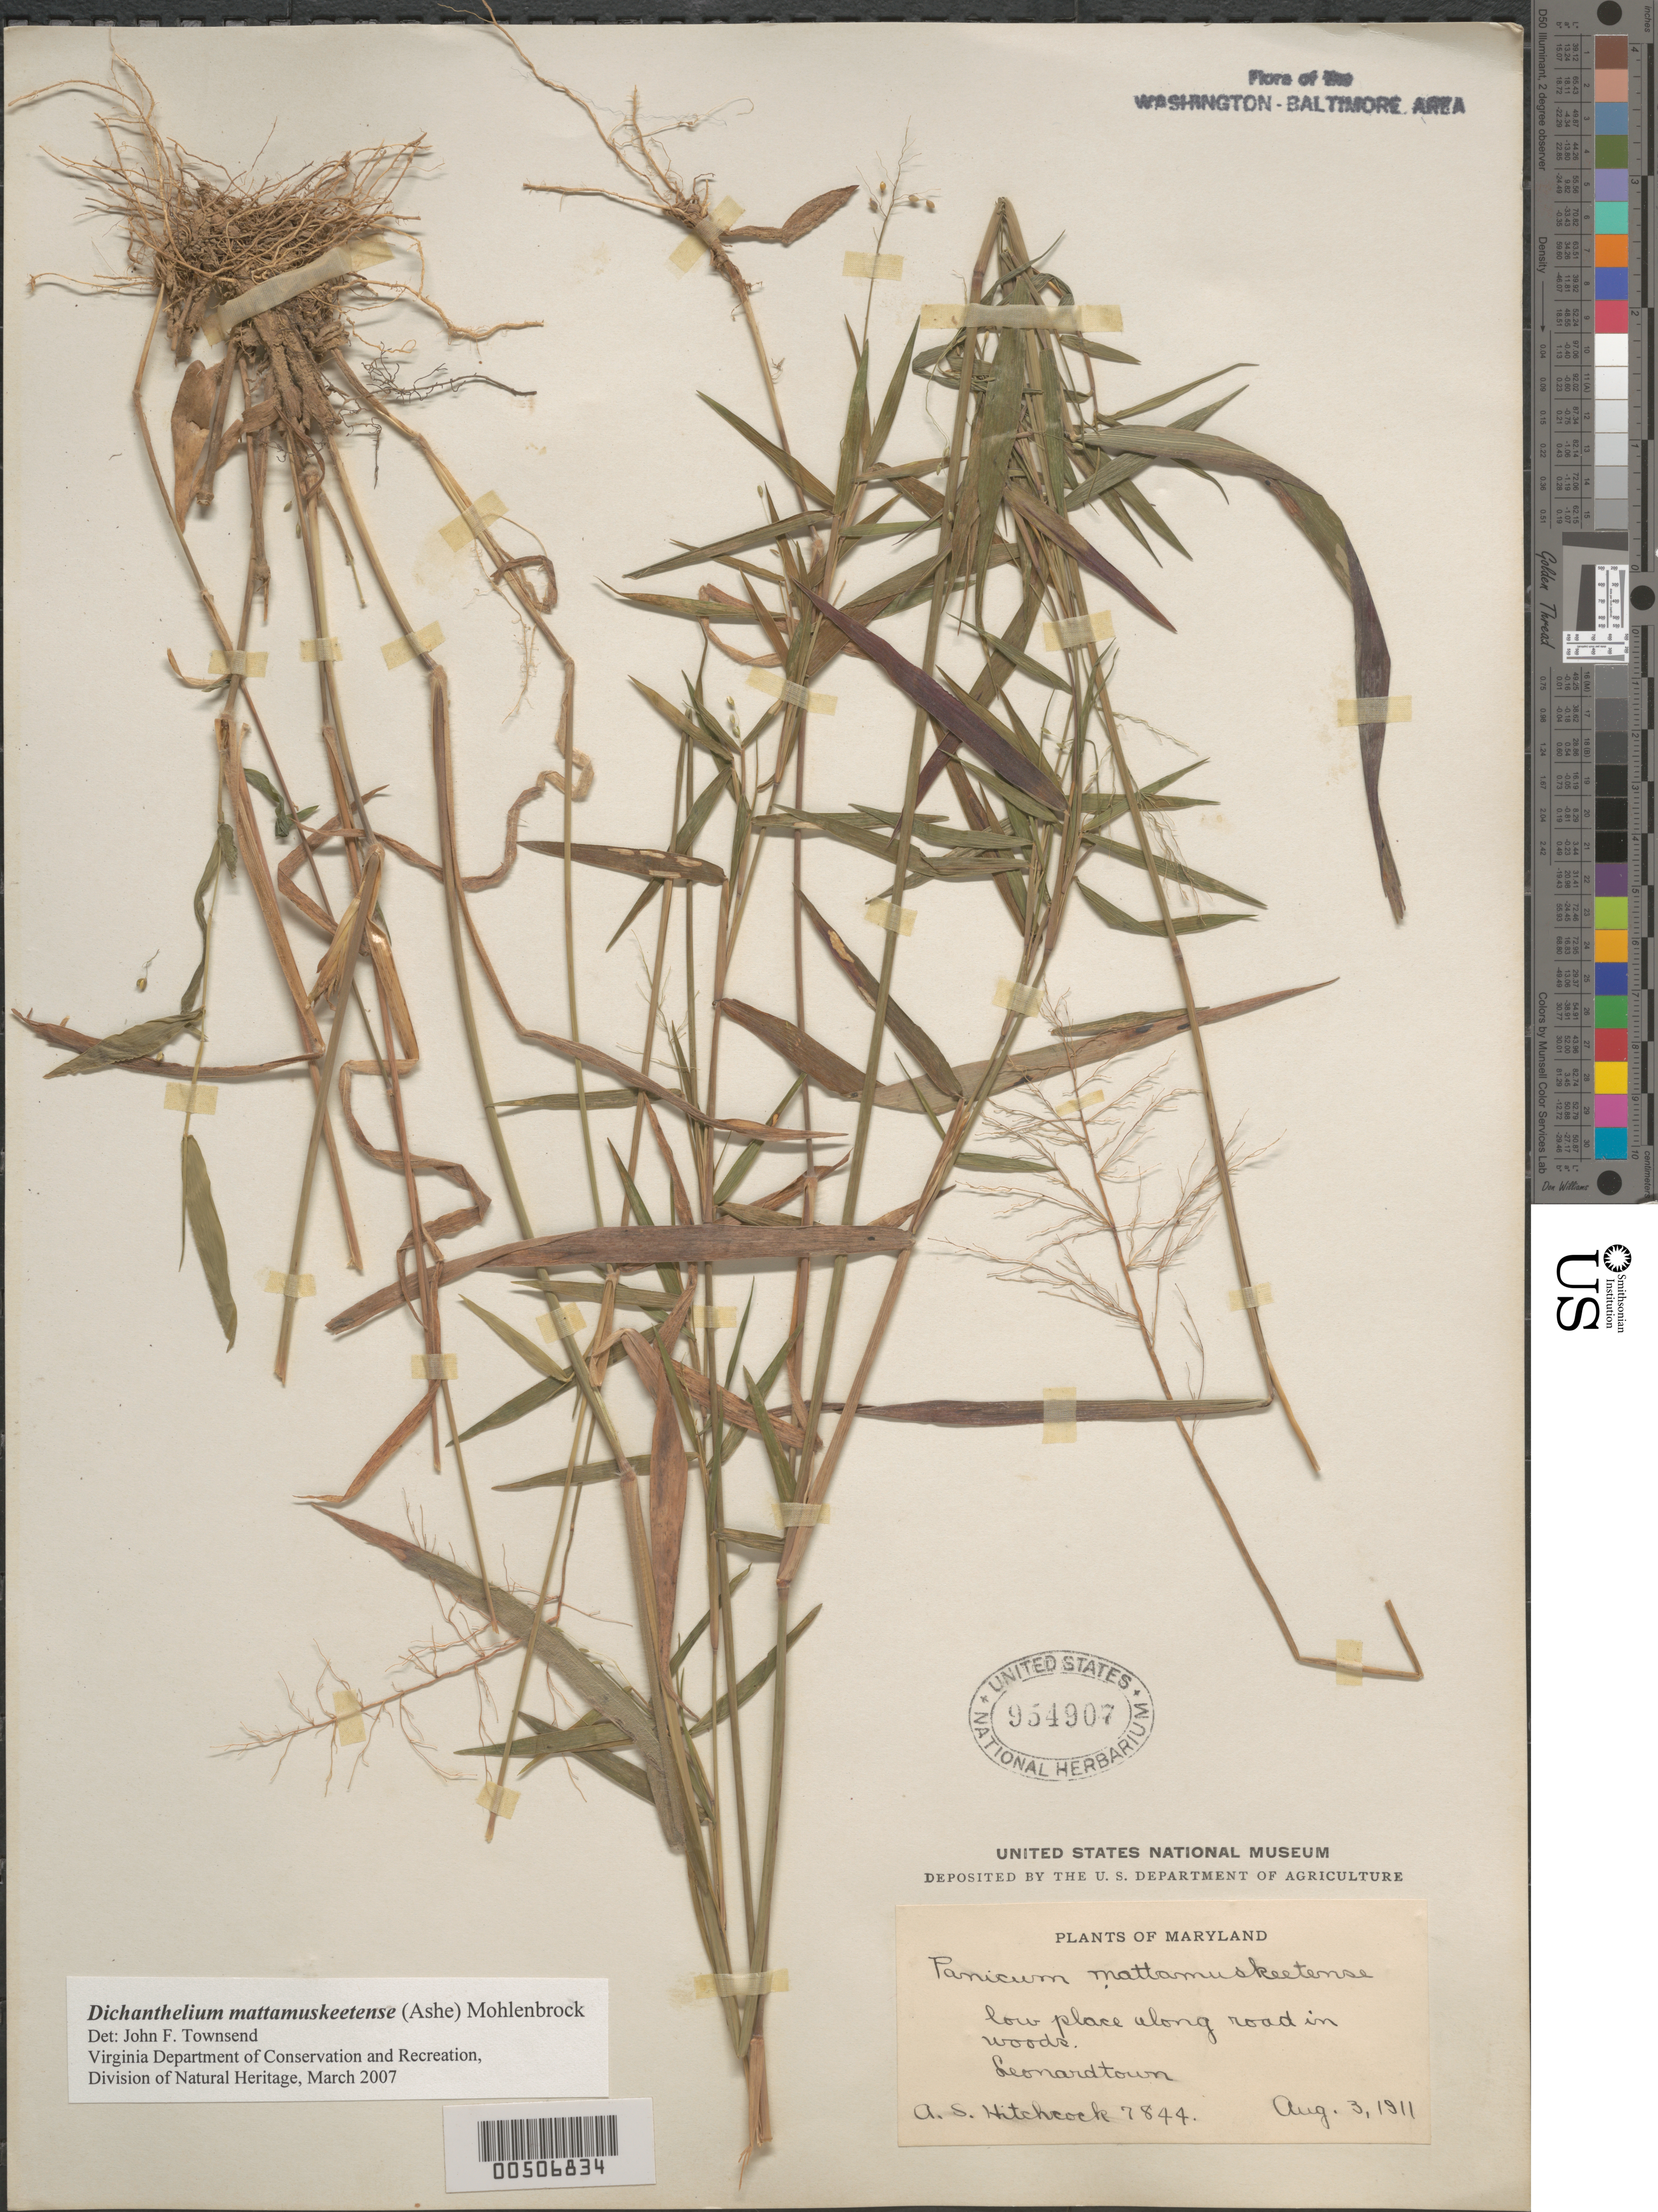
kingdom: Plantae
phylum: Tracheophyta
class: Liliopsida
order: Poales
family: Poaceae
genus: Dichanthelium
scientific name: Dichanthelium mattamuskeetense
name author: (Ashe) Mohlenbr.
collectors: A. S. Hitchcock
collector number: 7844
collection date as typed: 03 Aug 1911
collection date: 1911-08-03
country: United States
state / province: Maryland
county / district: St. Mary's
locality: Leonardtown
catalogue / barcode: US 954907